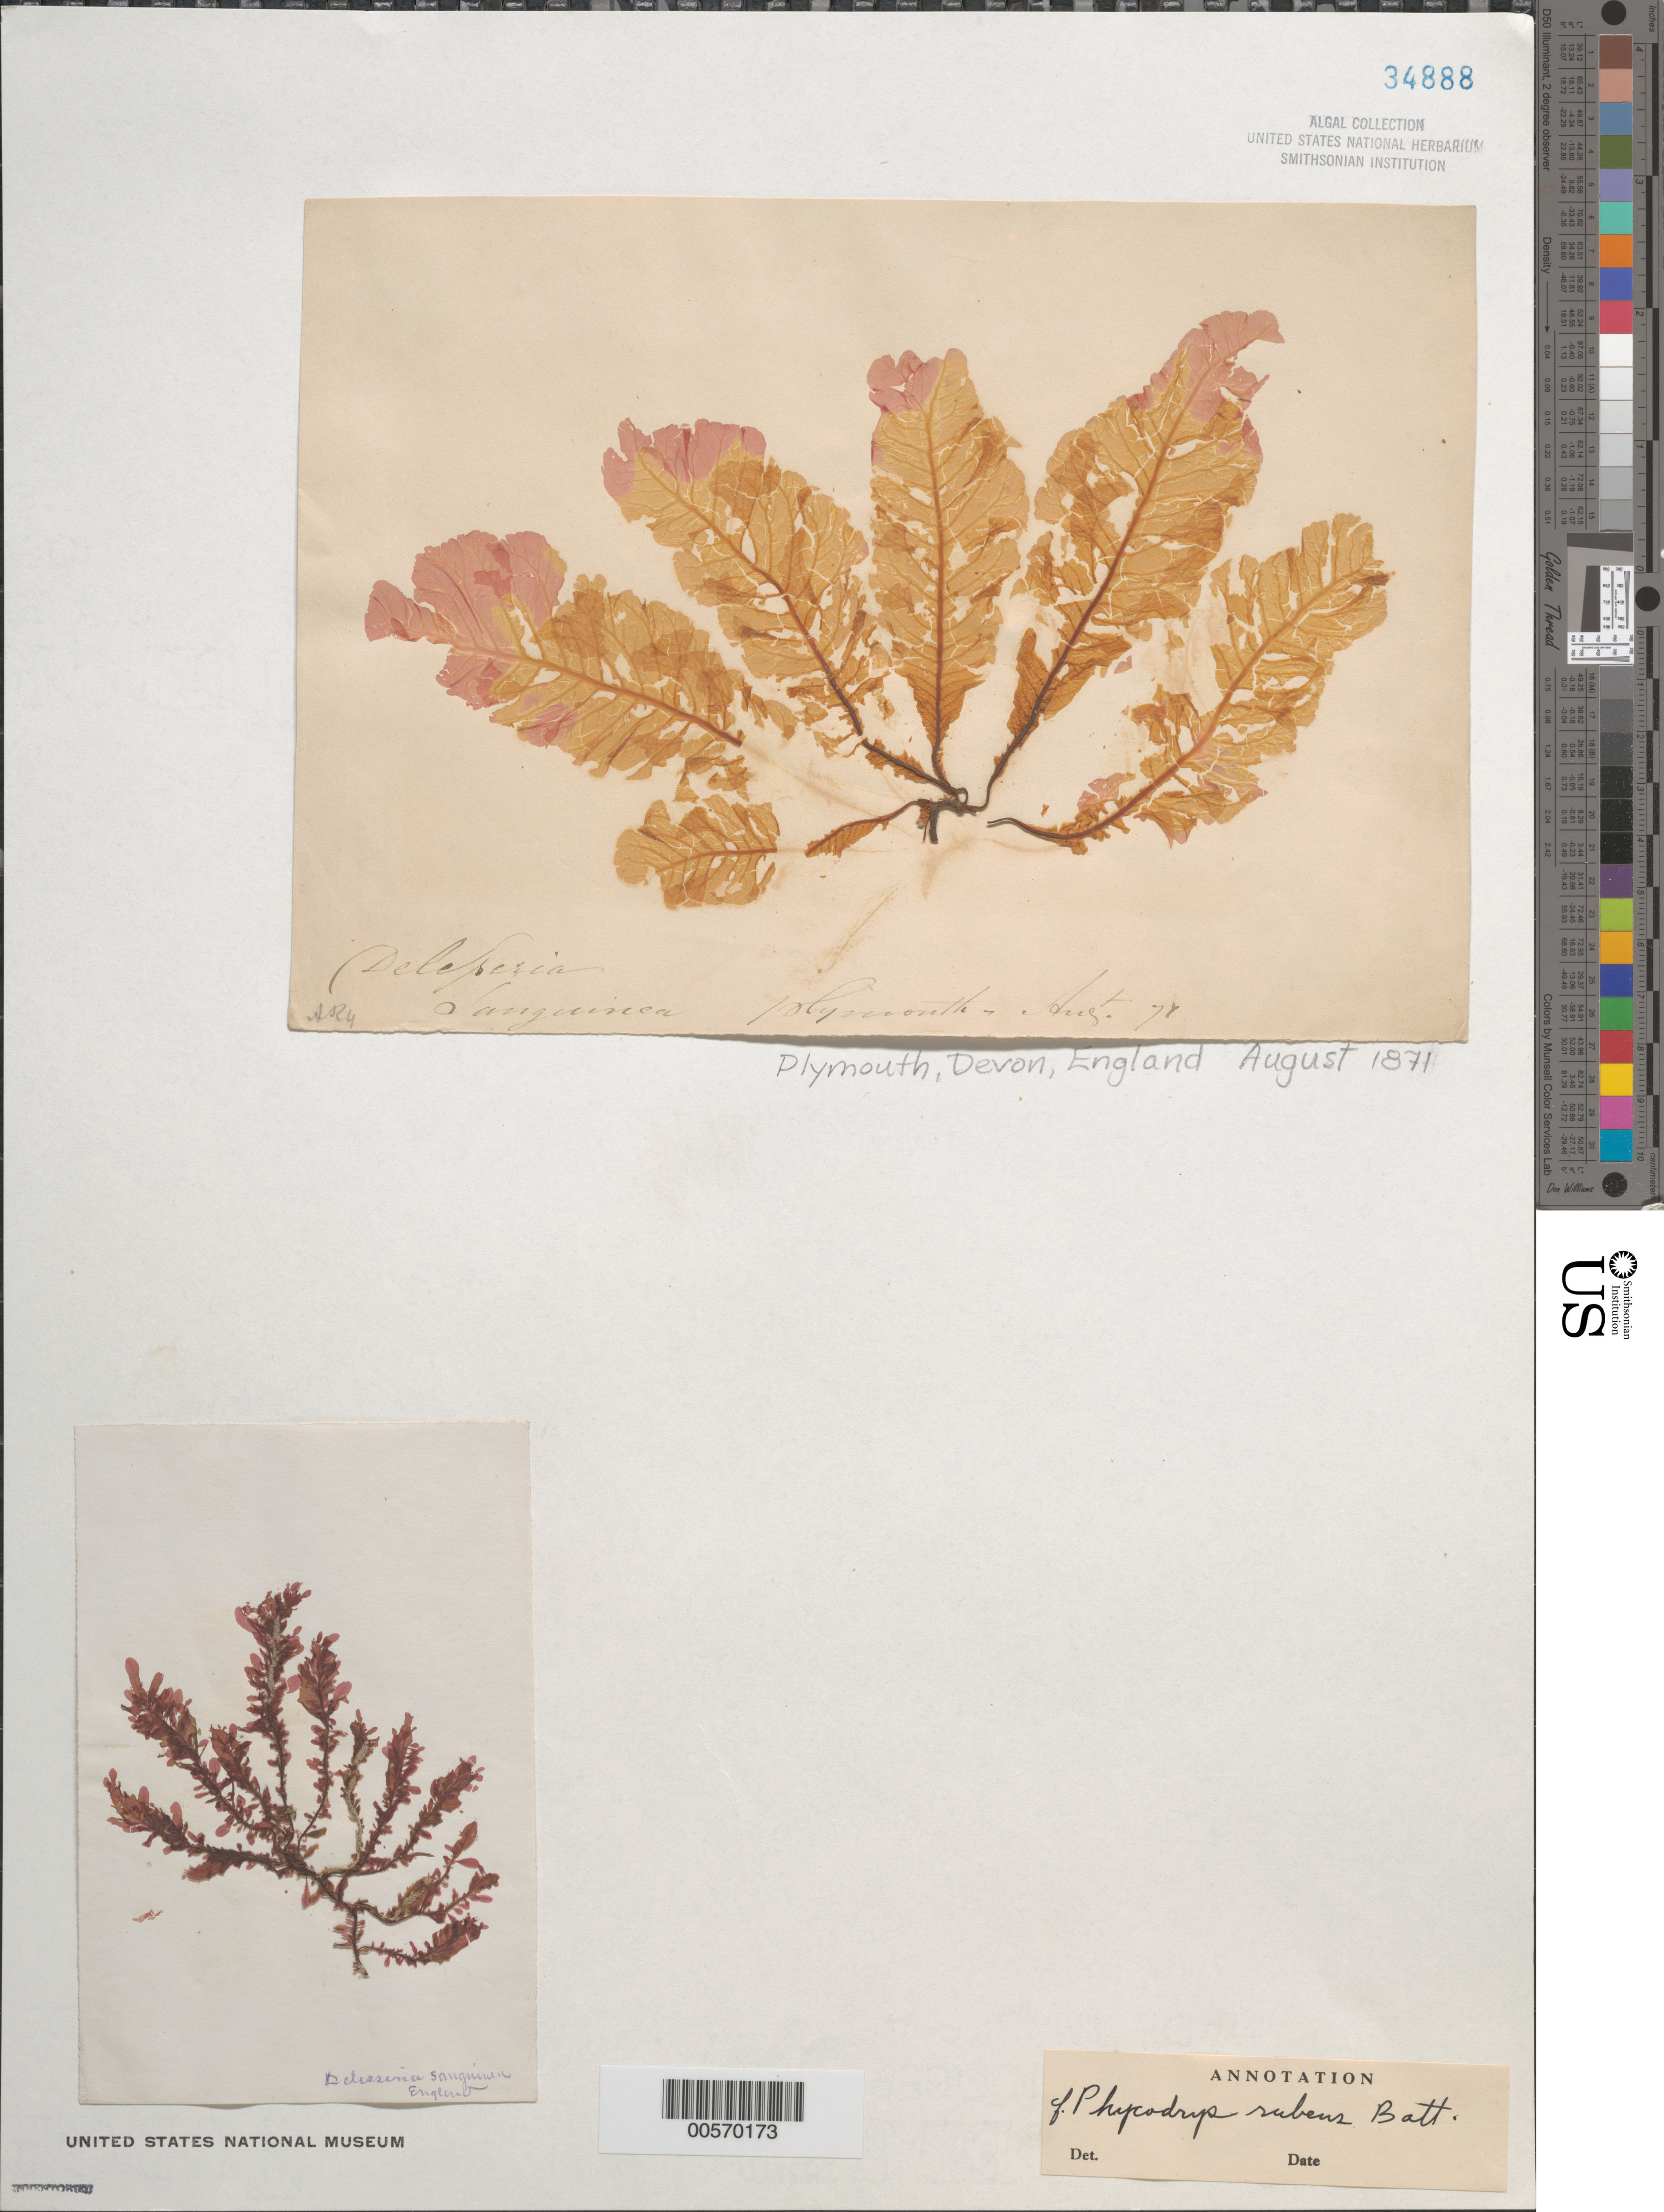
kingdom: Plantae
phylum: Rhodophyta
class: Florideophyceae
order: Ceramiales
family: Delesseriaceae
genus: Phycodrys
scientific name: Phycodrys rubens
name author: (L.) Batters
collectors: A. Young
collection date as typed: Aug 1871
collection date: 1871-08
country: United Kingdom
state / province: England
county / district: Devon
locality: Plymouth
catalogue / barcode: US 34888